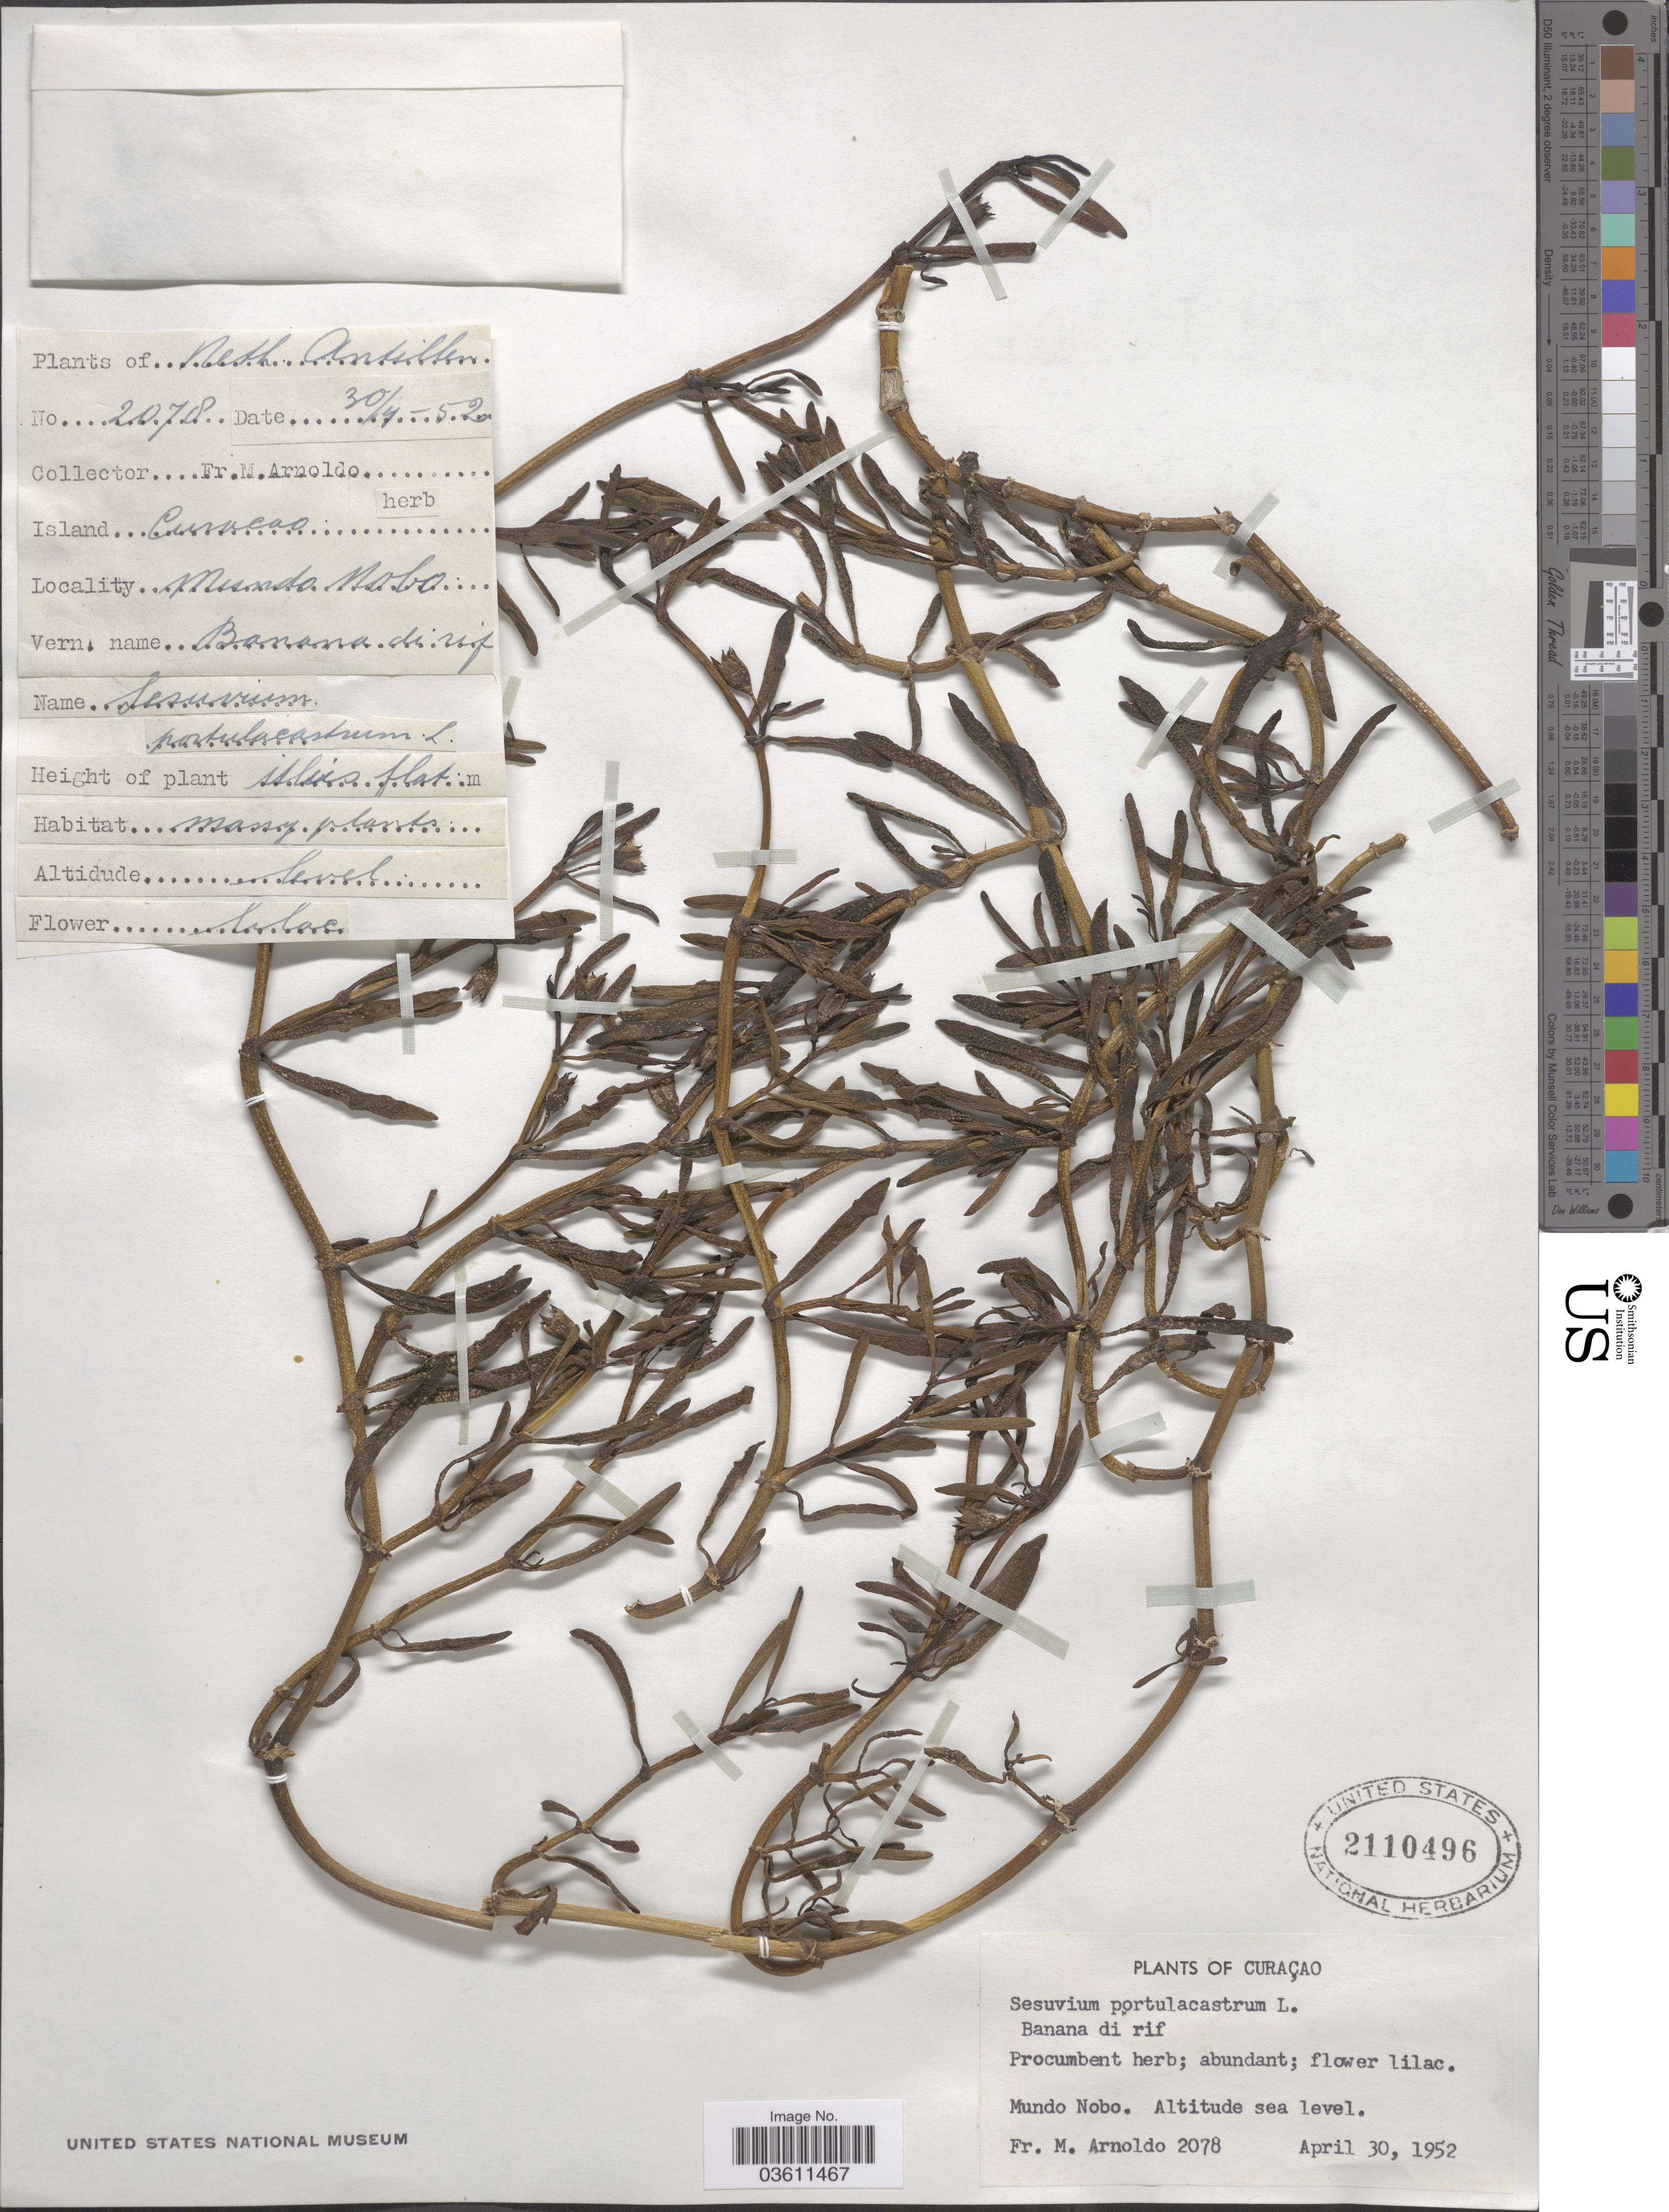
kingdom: Plantae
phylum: Tracheophyta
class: Magnoliopsida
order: Caryophyllales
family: Aizoaceae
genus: Sesuvium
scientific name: Sesuvium portulacastrum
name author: (L.) L.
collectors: N. Arnoldo-Broeders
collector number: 2078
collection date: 1952-04-30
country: Curaçao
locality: Mundo Nobo. Neth. Antillen.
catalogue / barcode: US 2110496